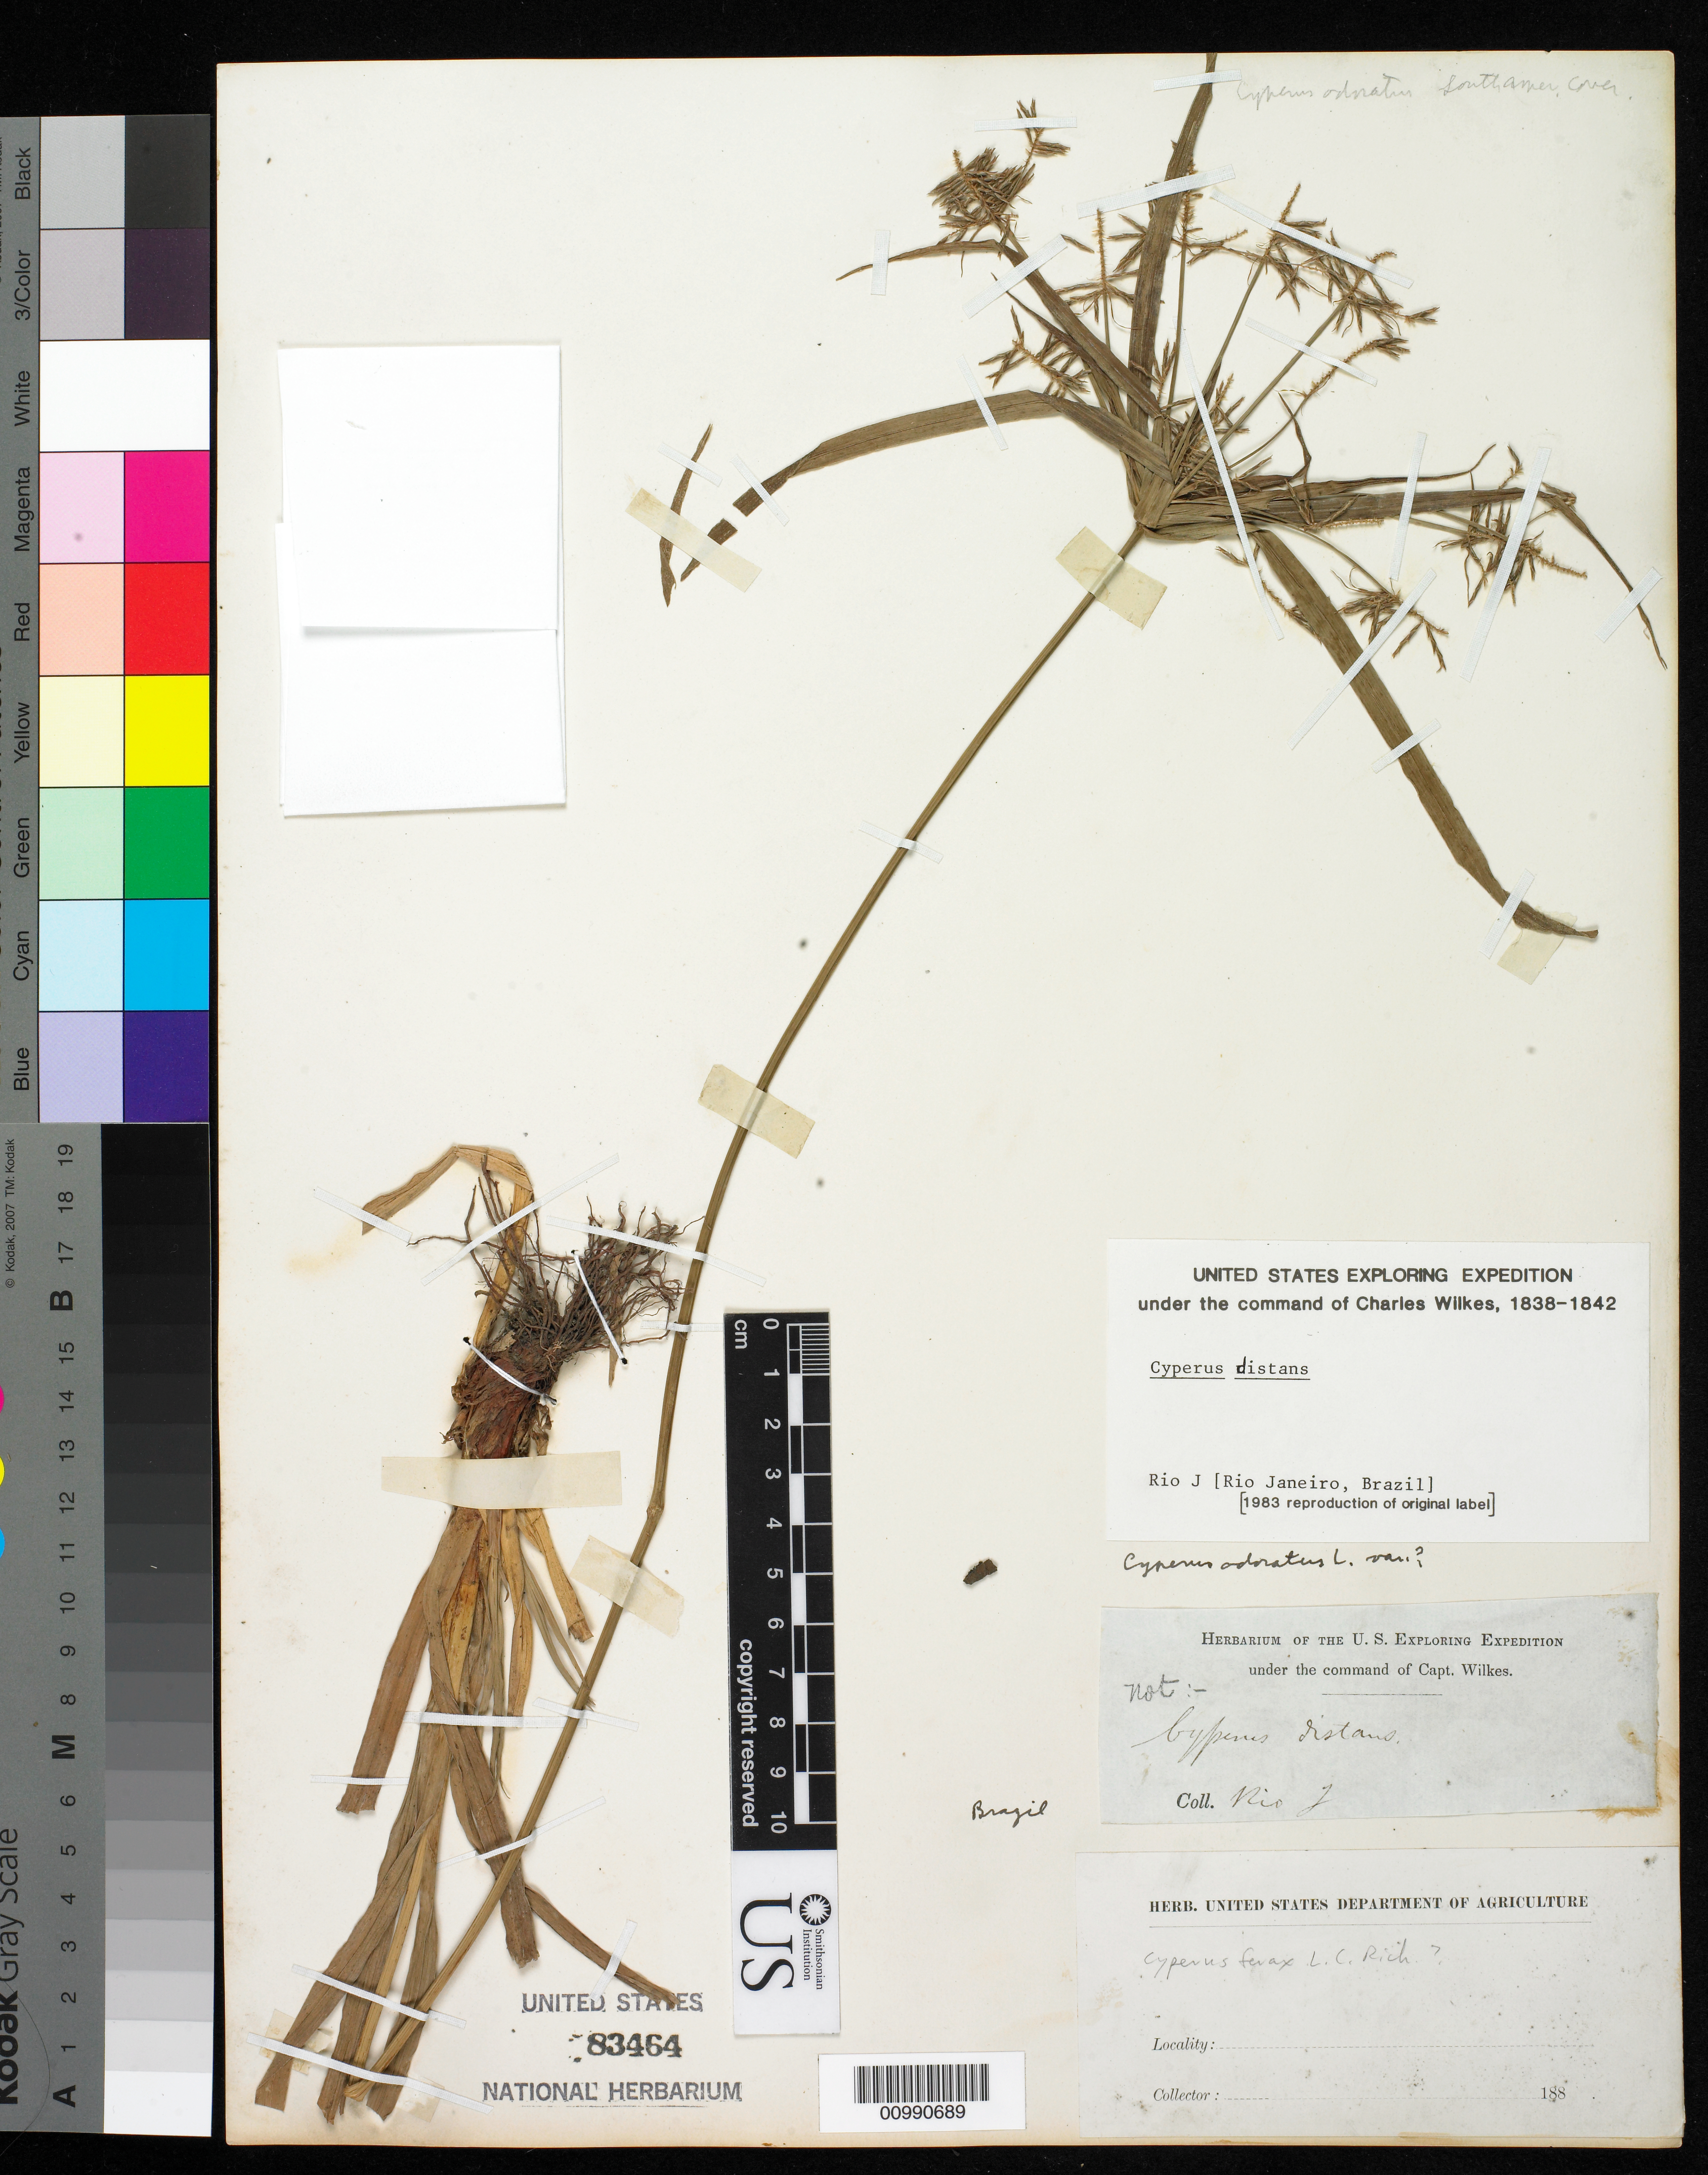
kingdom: Plantae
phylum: Tracheophyta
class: Liliopsida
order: Poales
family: Cyperaceae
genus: Cyperus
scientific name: Cyperus odoratus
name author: L.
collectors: Wilkes Explor. Exped.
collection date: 1838/1842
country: Brazil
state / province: Rio de Janeiro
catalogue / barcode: US 83464